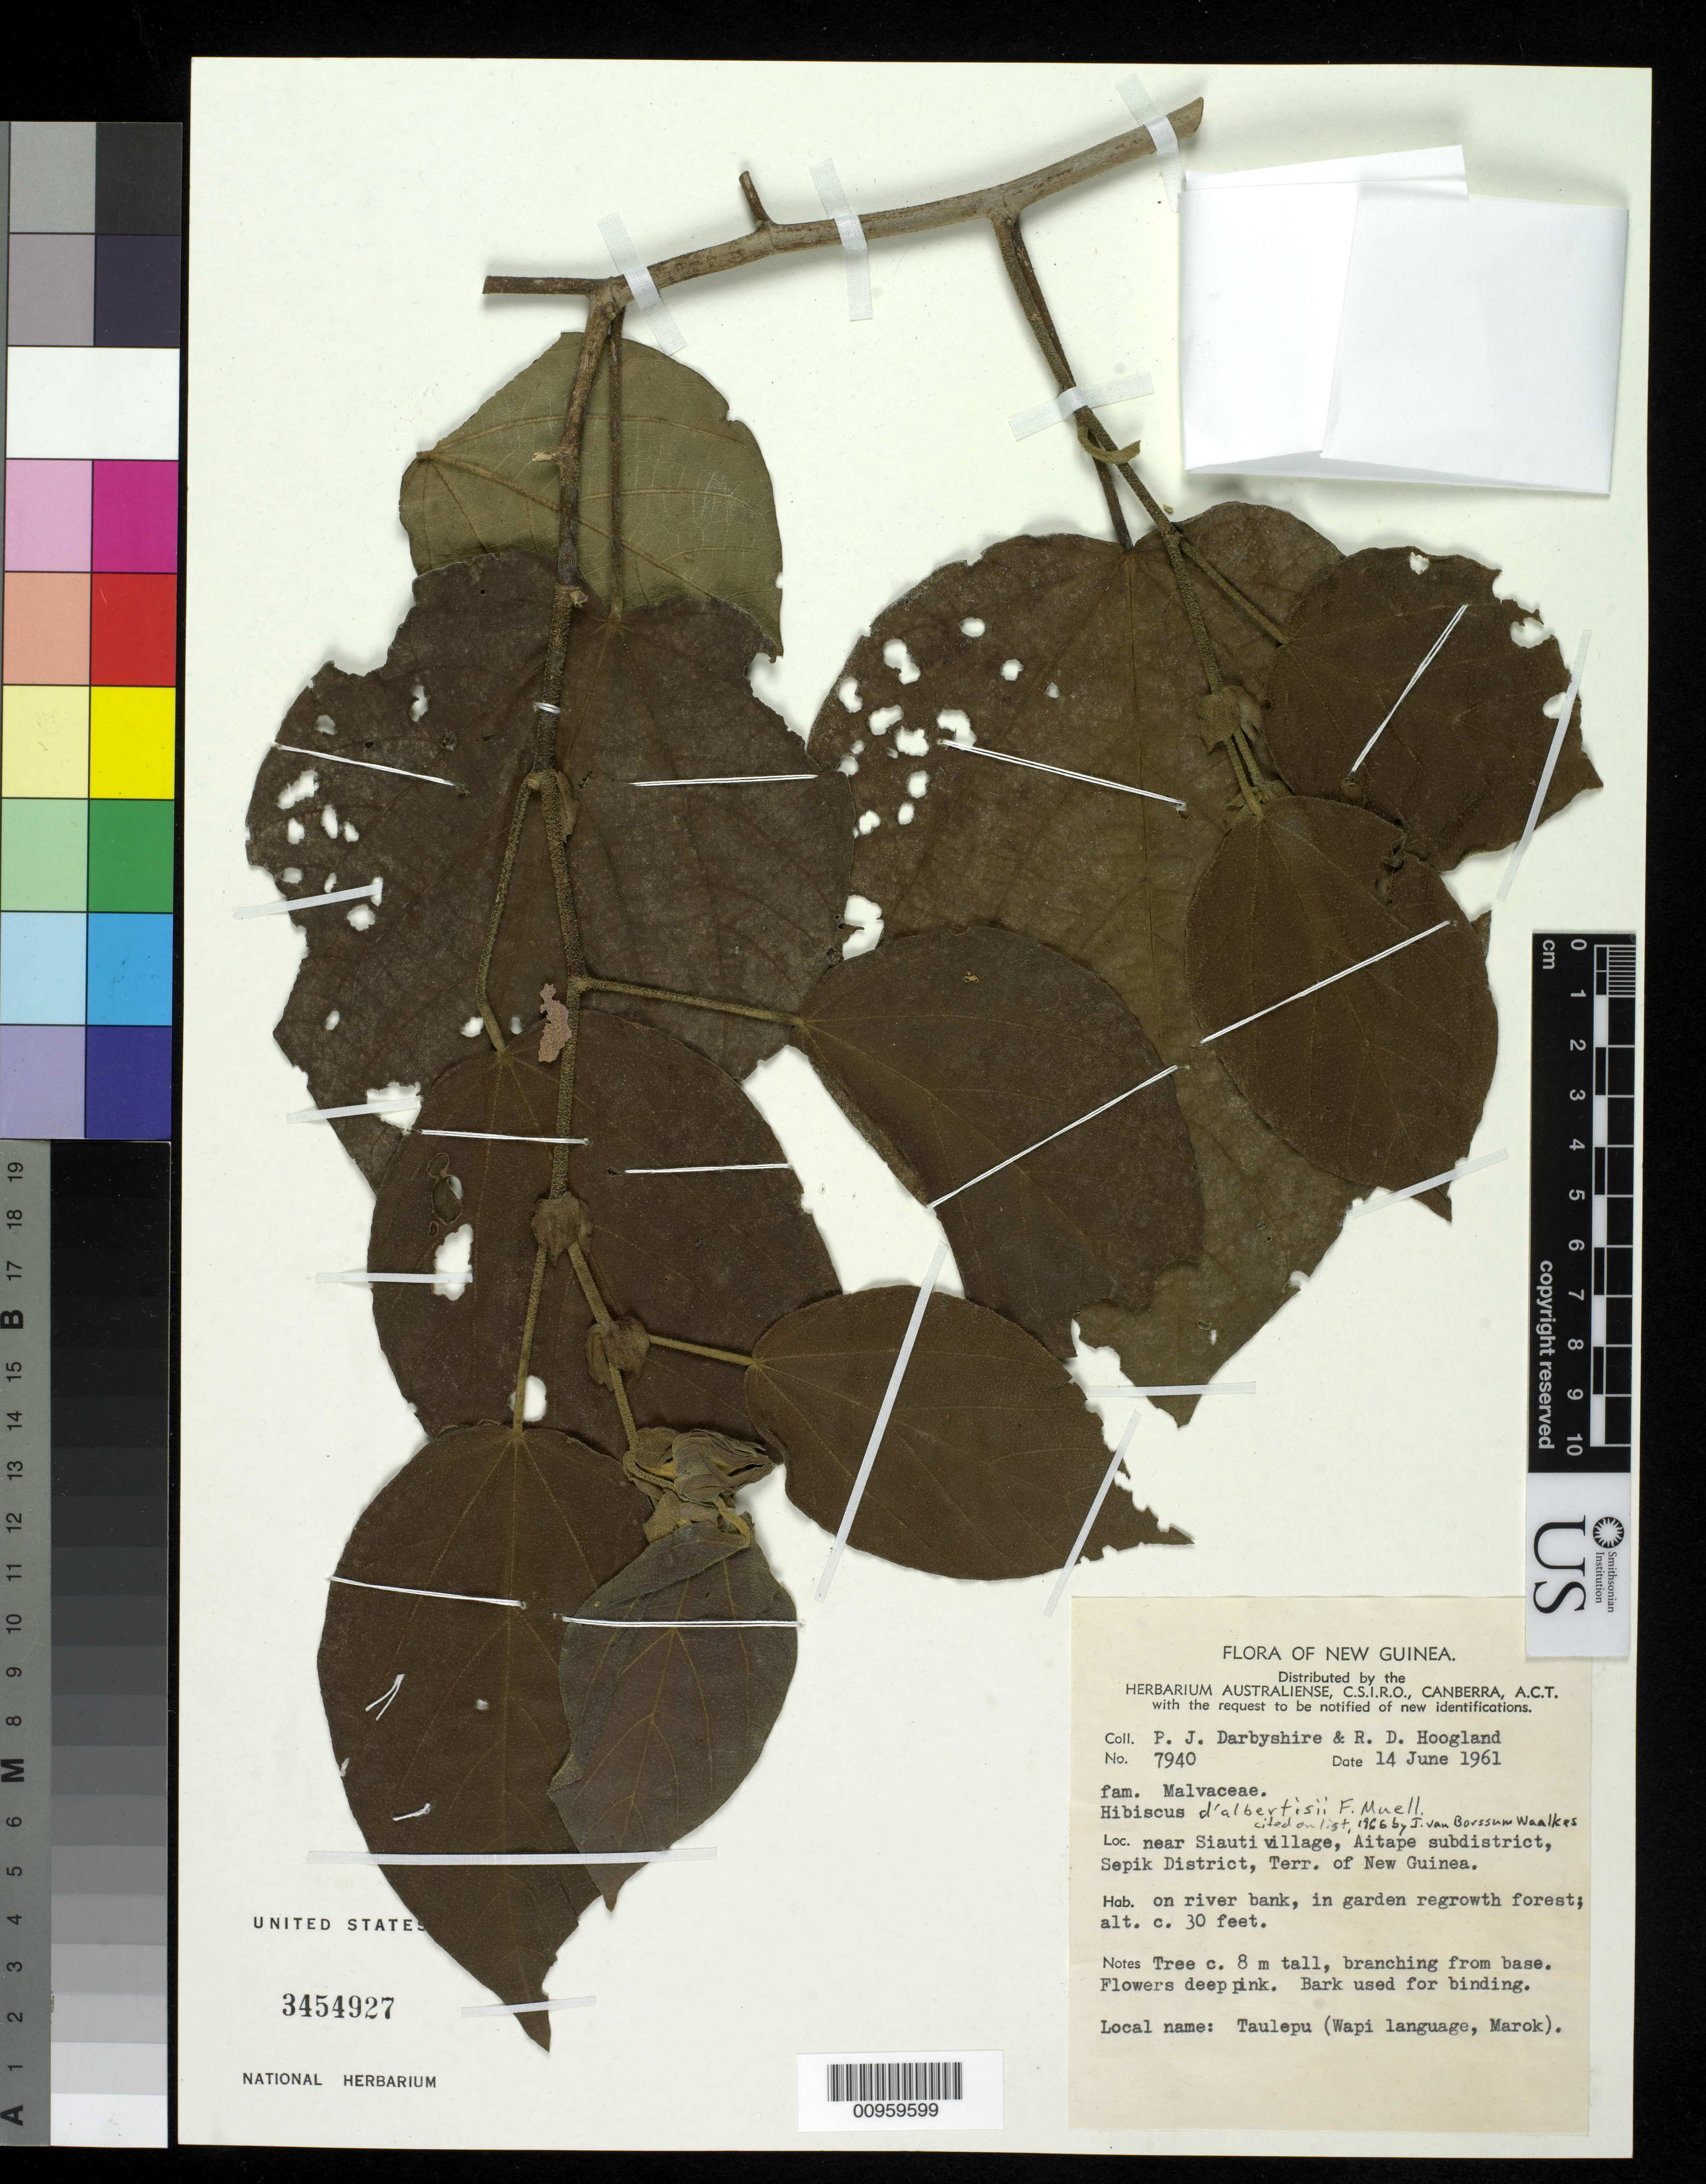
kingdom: Plantae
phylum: Tracheophyta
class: Magnoliopsida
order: Malvales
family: Malvaceae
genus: Talipariti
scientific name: Talipariti dalbertisii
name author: (F. Muell.) Fryxell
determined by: Dorr, Laurence J., Curator (BOT), Smithsonian Institution - National Museum of Natural History (UNITED STATES)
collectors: P. Darbyshire & R. D. Hoogland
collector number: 7940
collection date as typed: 14 Jun 1961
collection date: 1961-06-14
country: Papua New Guinea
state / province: Sandaun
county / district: Aitape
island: New Guinea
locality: Near Siauti Village, Aitape subdistrict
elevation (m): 9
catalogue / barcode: US 3454927